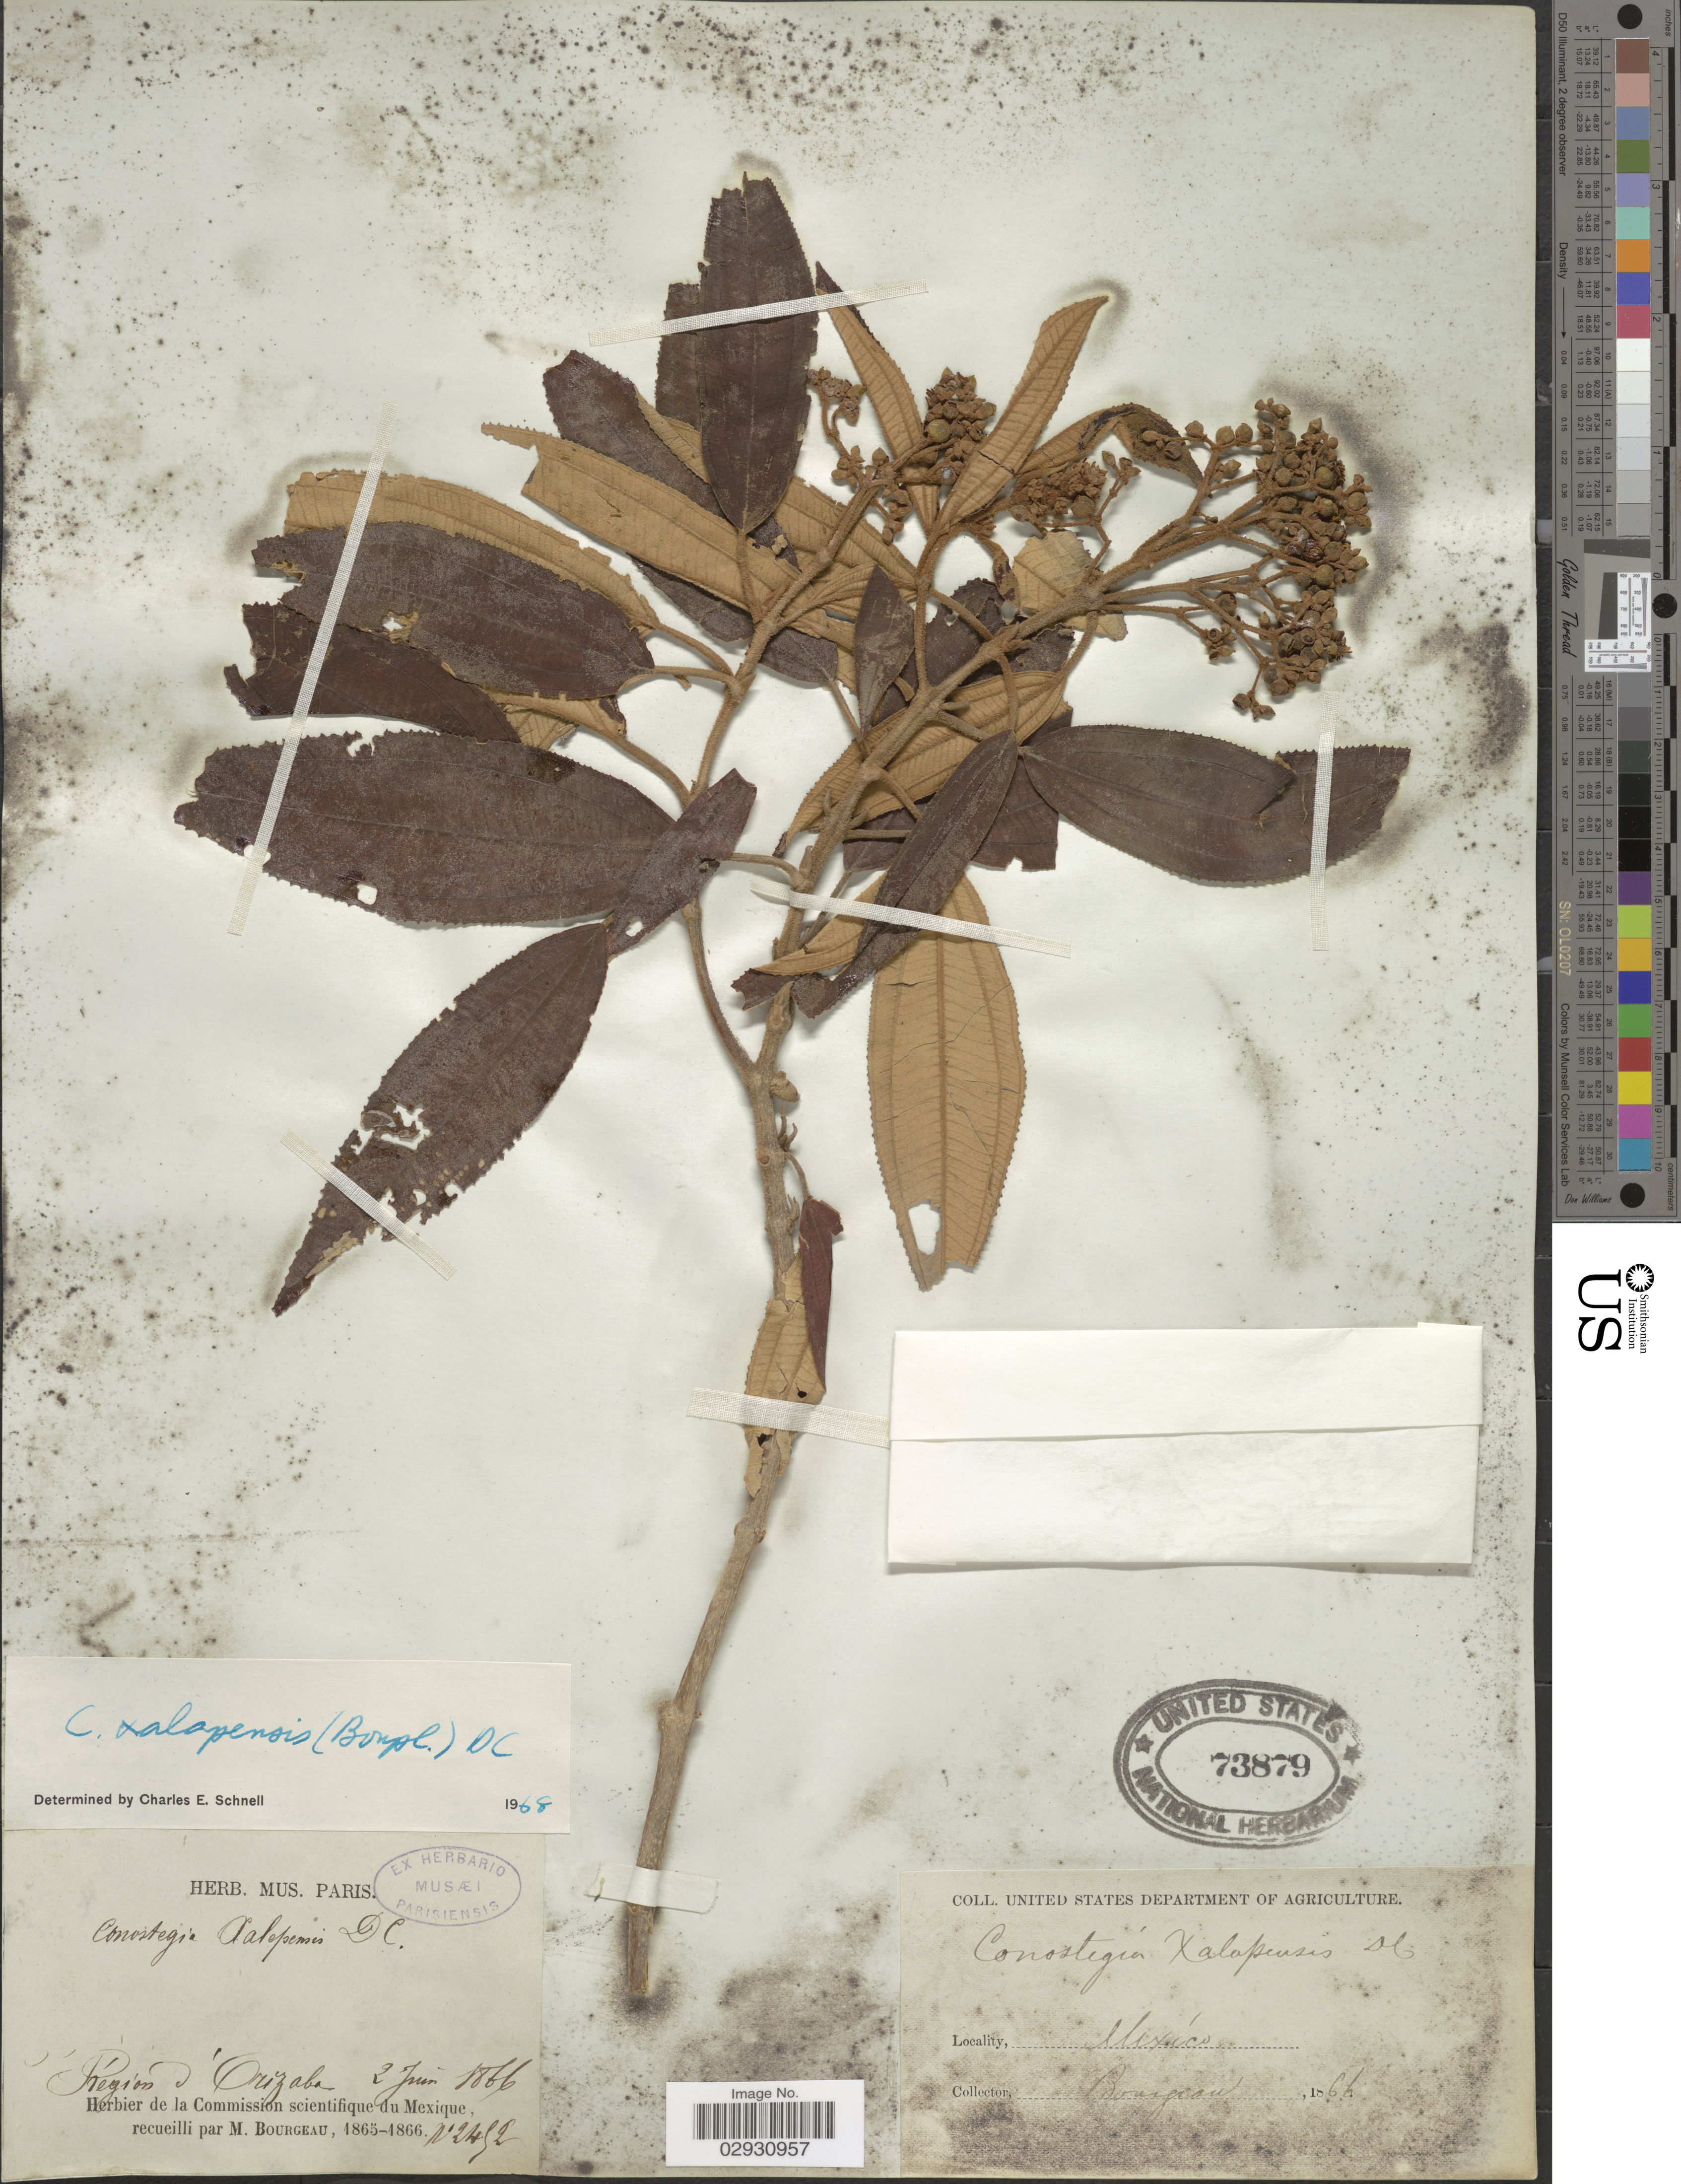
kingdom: Plantae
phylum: Tracheophyta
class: Magnoliopsida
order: Myrtales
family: Melastomataceae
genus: Conostegia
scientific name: Conostegia quadrangularis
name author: Schltdl. ex Steud.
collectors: M. Bourgeau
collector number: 2452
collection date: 1866-06-02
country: Mexico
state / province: Veracruz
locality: Región d'Orizaba.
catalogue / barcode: US 73879